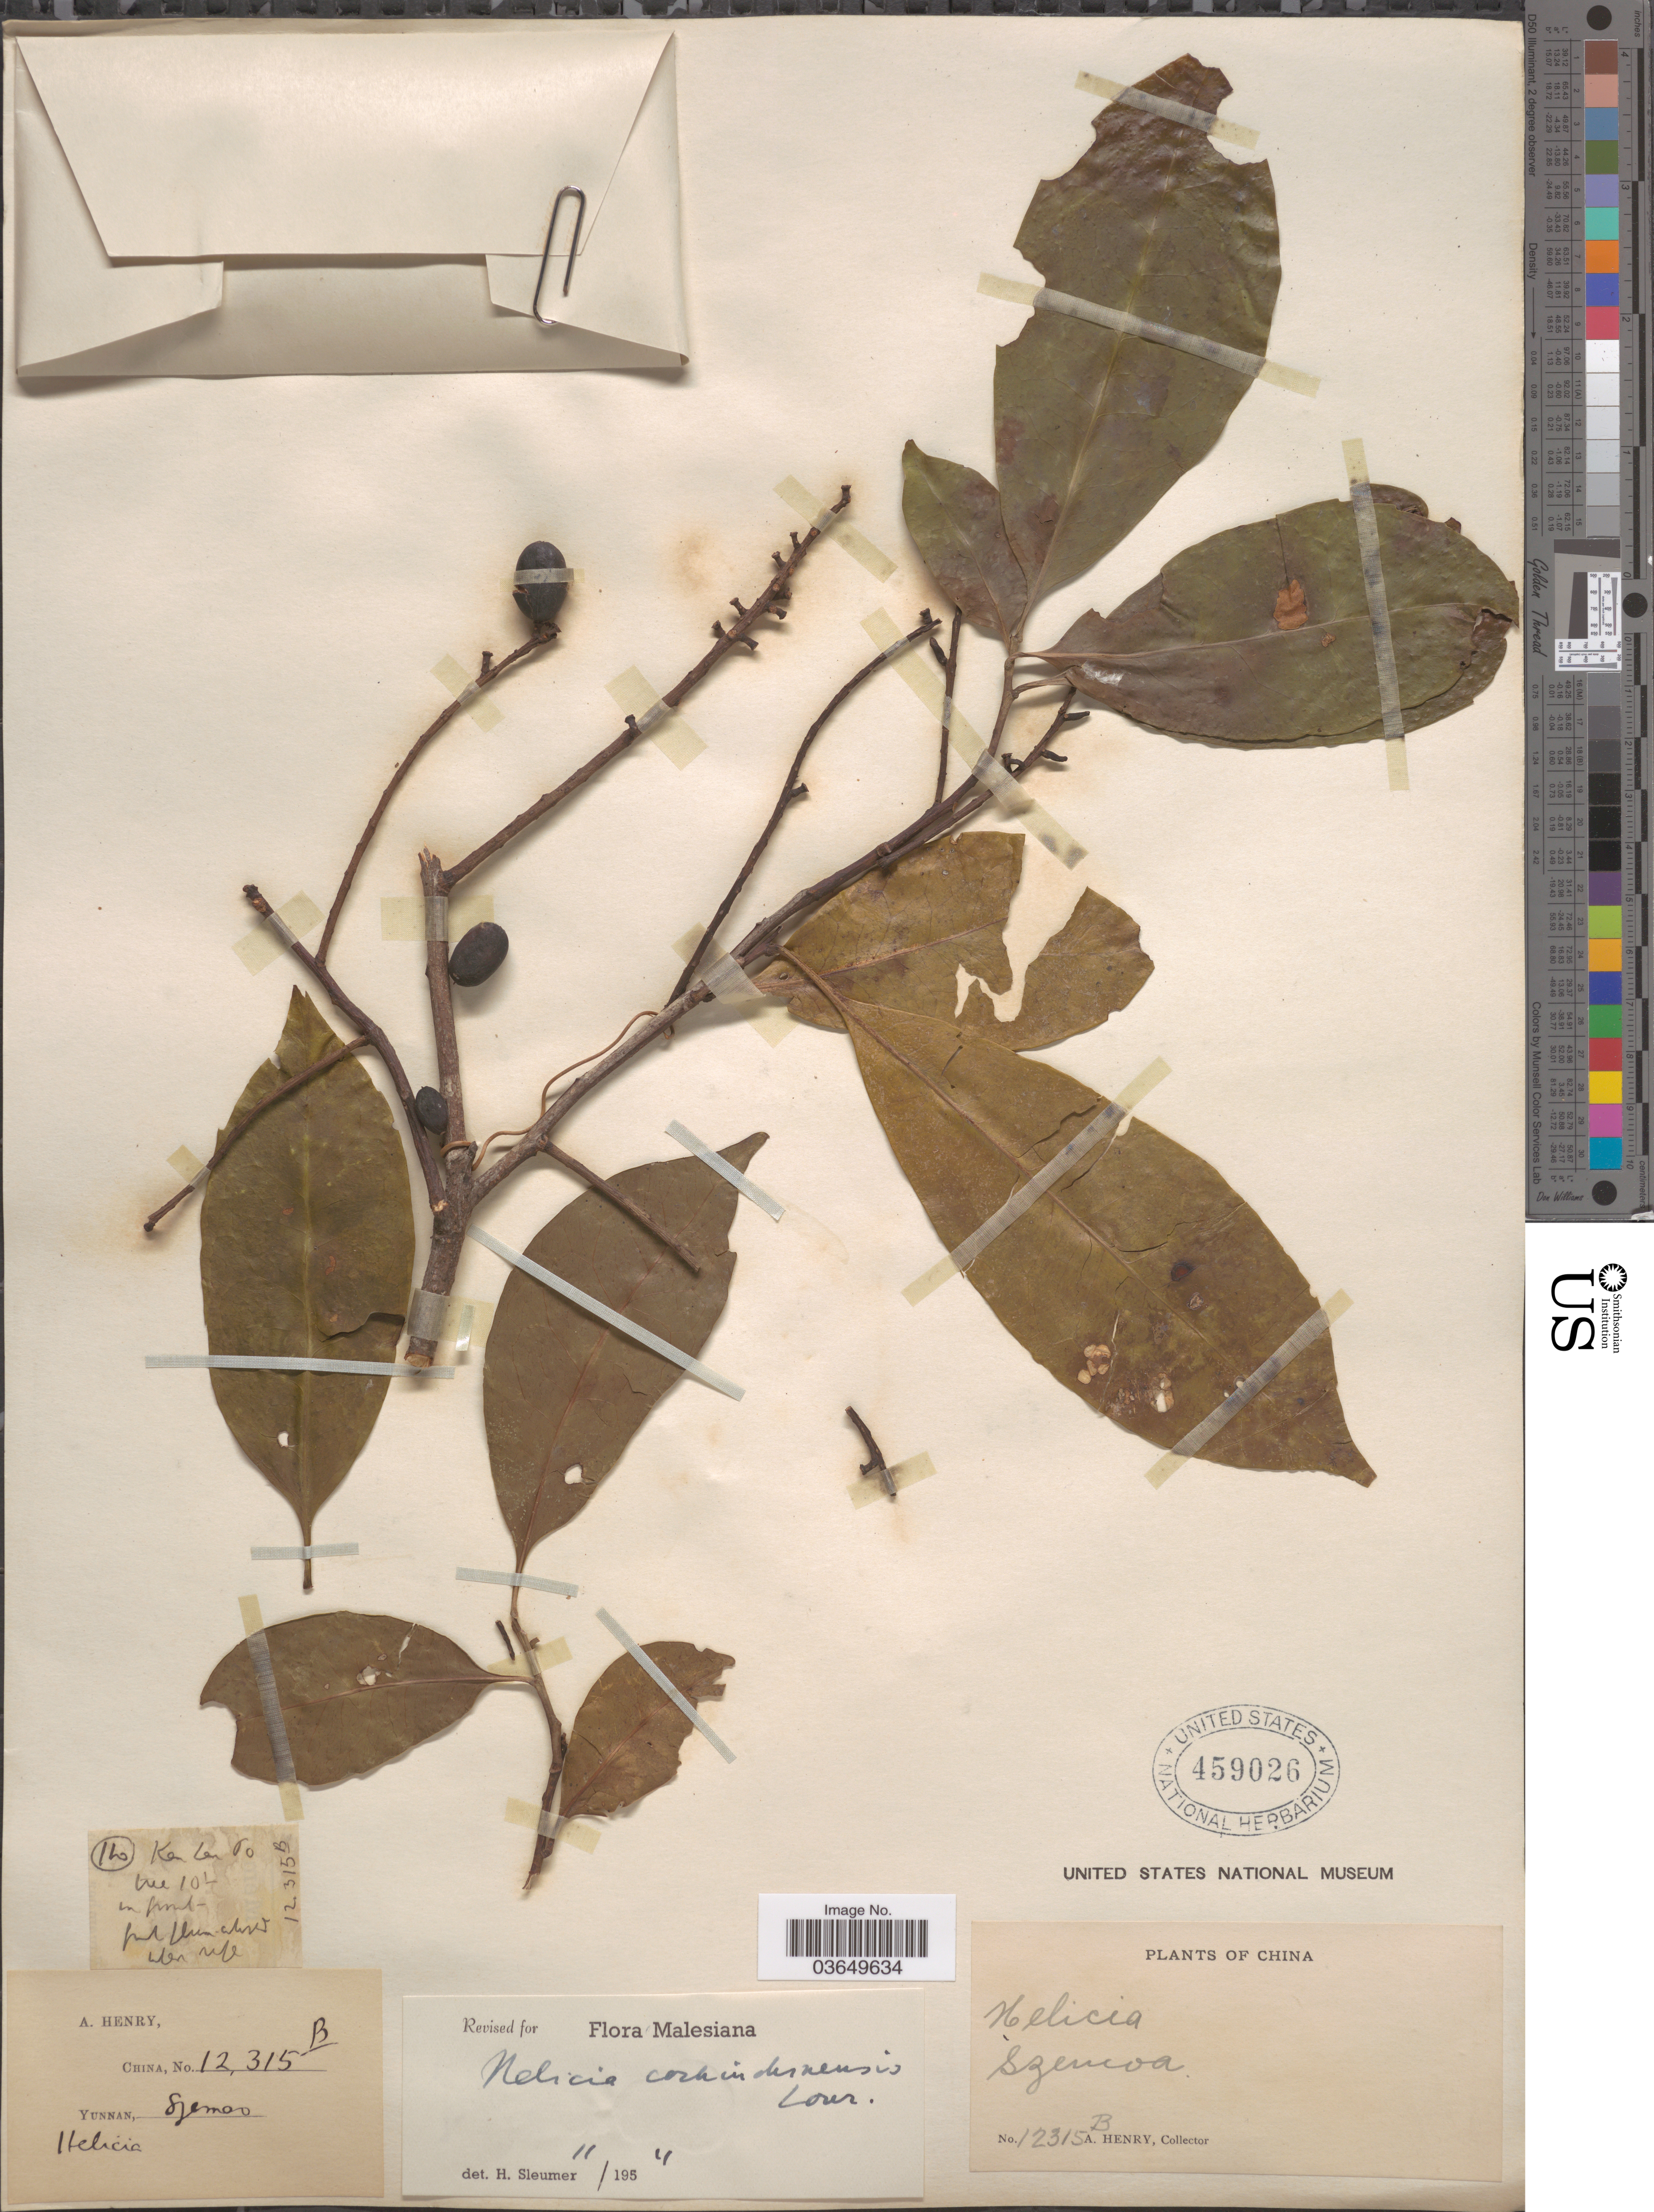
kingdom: Plantae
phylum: Tracheophyta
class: Magnoliopsida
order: Proteales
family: Proteaceae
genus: Helicia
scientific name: Helicia cochinchinensis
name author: Lour.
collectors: A. Henry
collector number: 12315 B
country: China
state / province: Yunnan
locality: Szemoa. Ken Len Po. Ho.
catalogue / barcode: US 459026